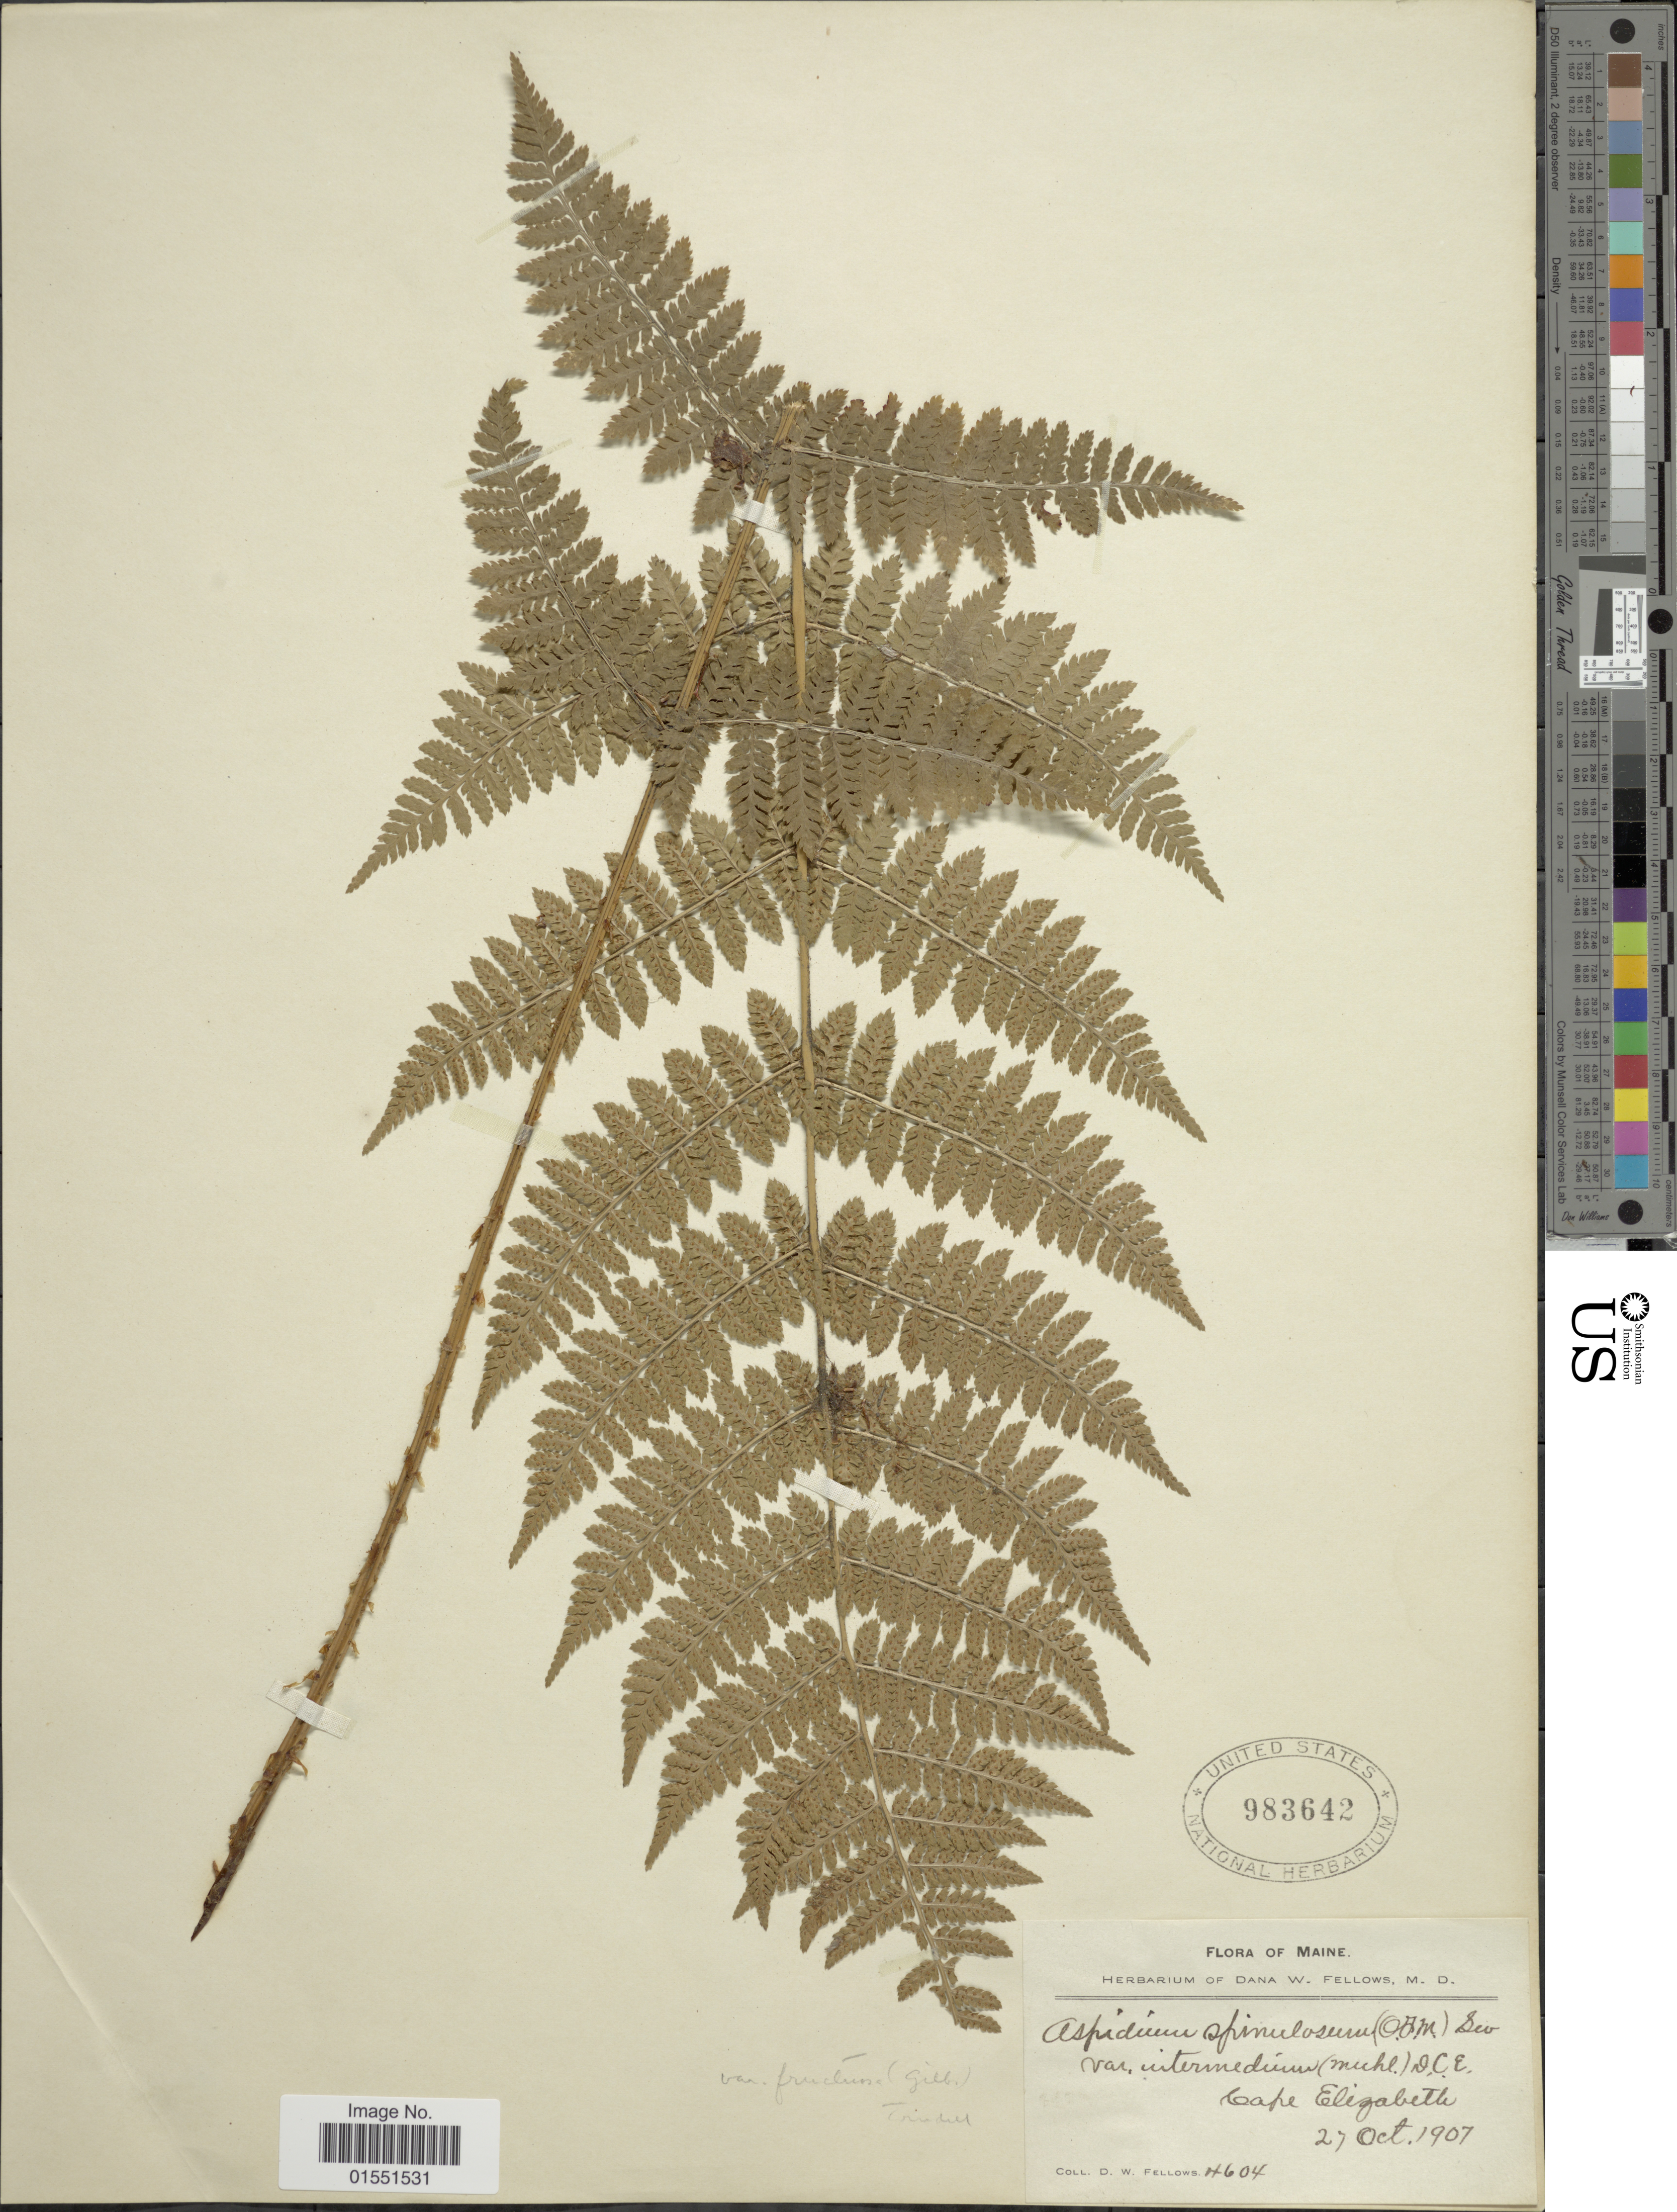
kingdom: Plantae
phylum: Tracheophyta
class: Polypodiopsida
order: Polypodiales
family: Dryopteridaceae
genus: Dryopteris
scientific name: Dryopteris intermedia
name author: (Muhl.) A. Gray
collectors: D. W. Fellows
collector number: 4604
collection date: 1907-10-27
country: United States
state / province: Maine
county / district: Cumberland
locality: Cape Elizabeth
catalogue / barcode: US 983642